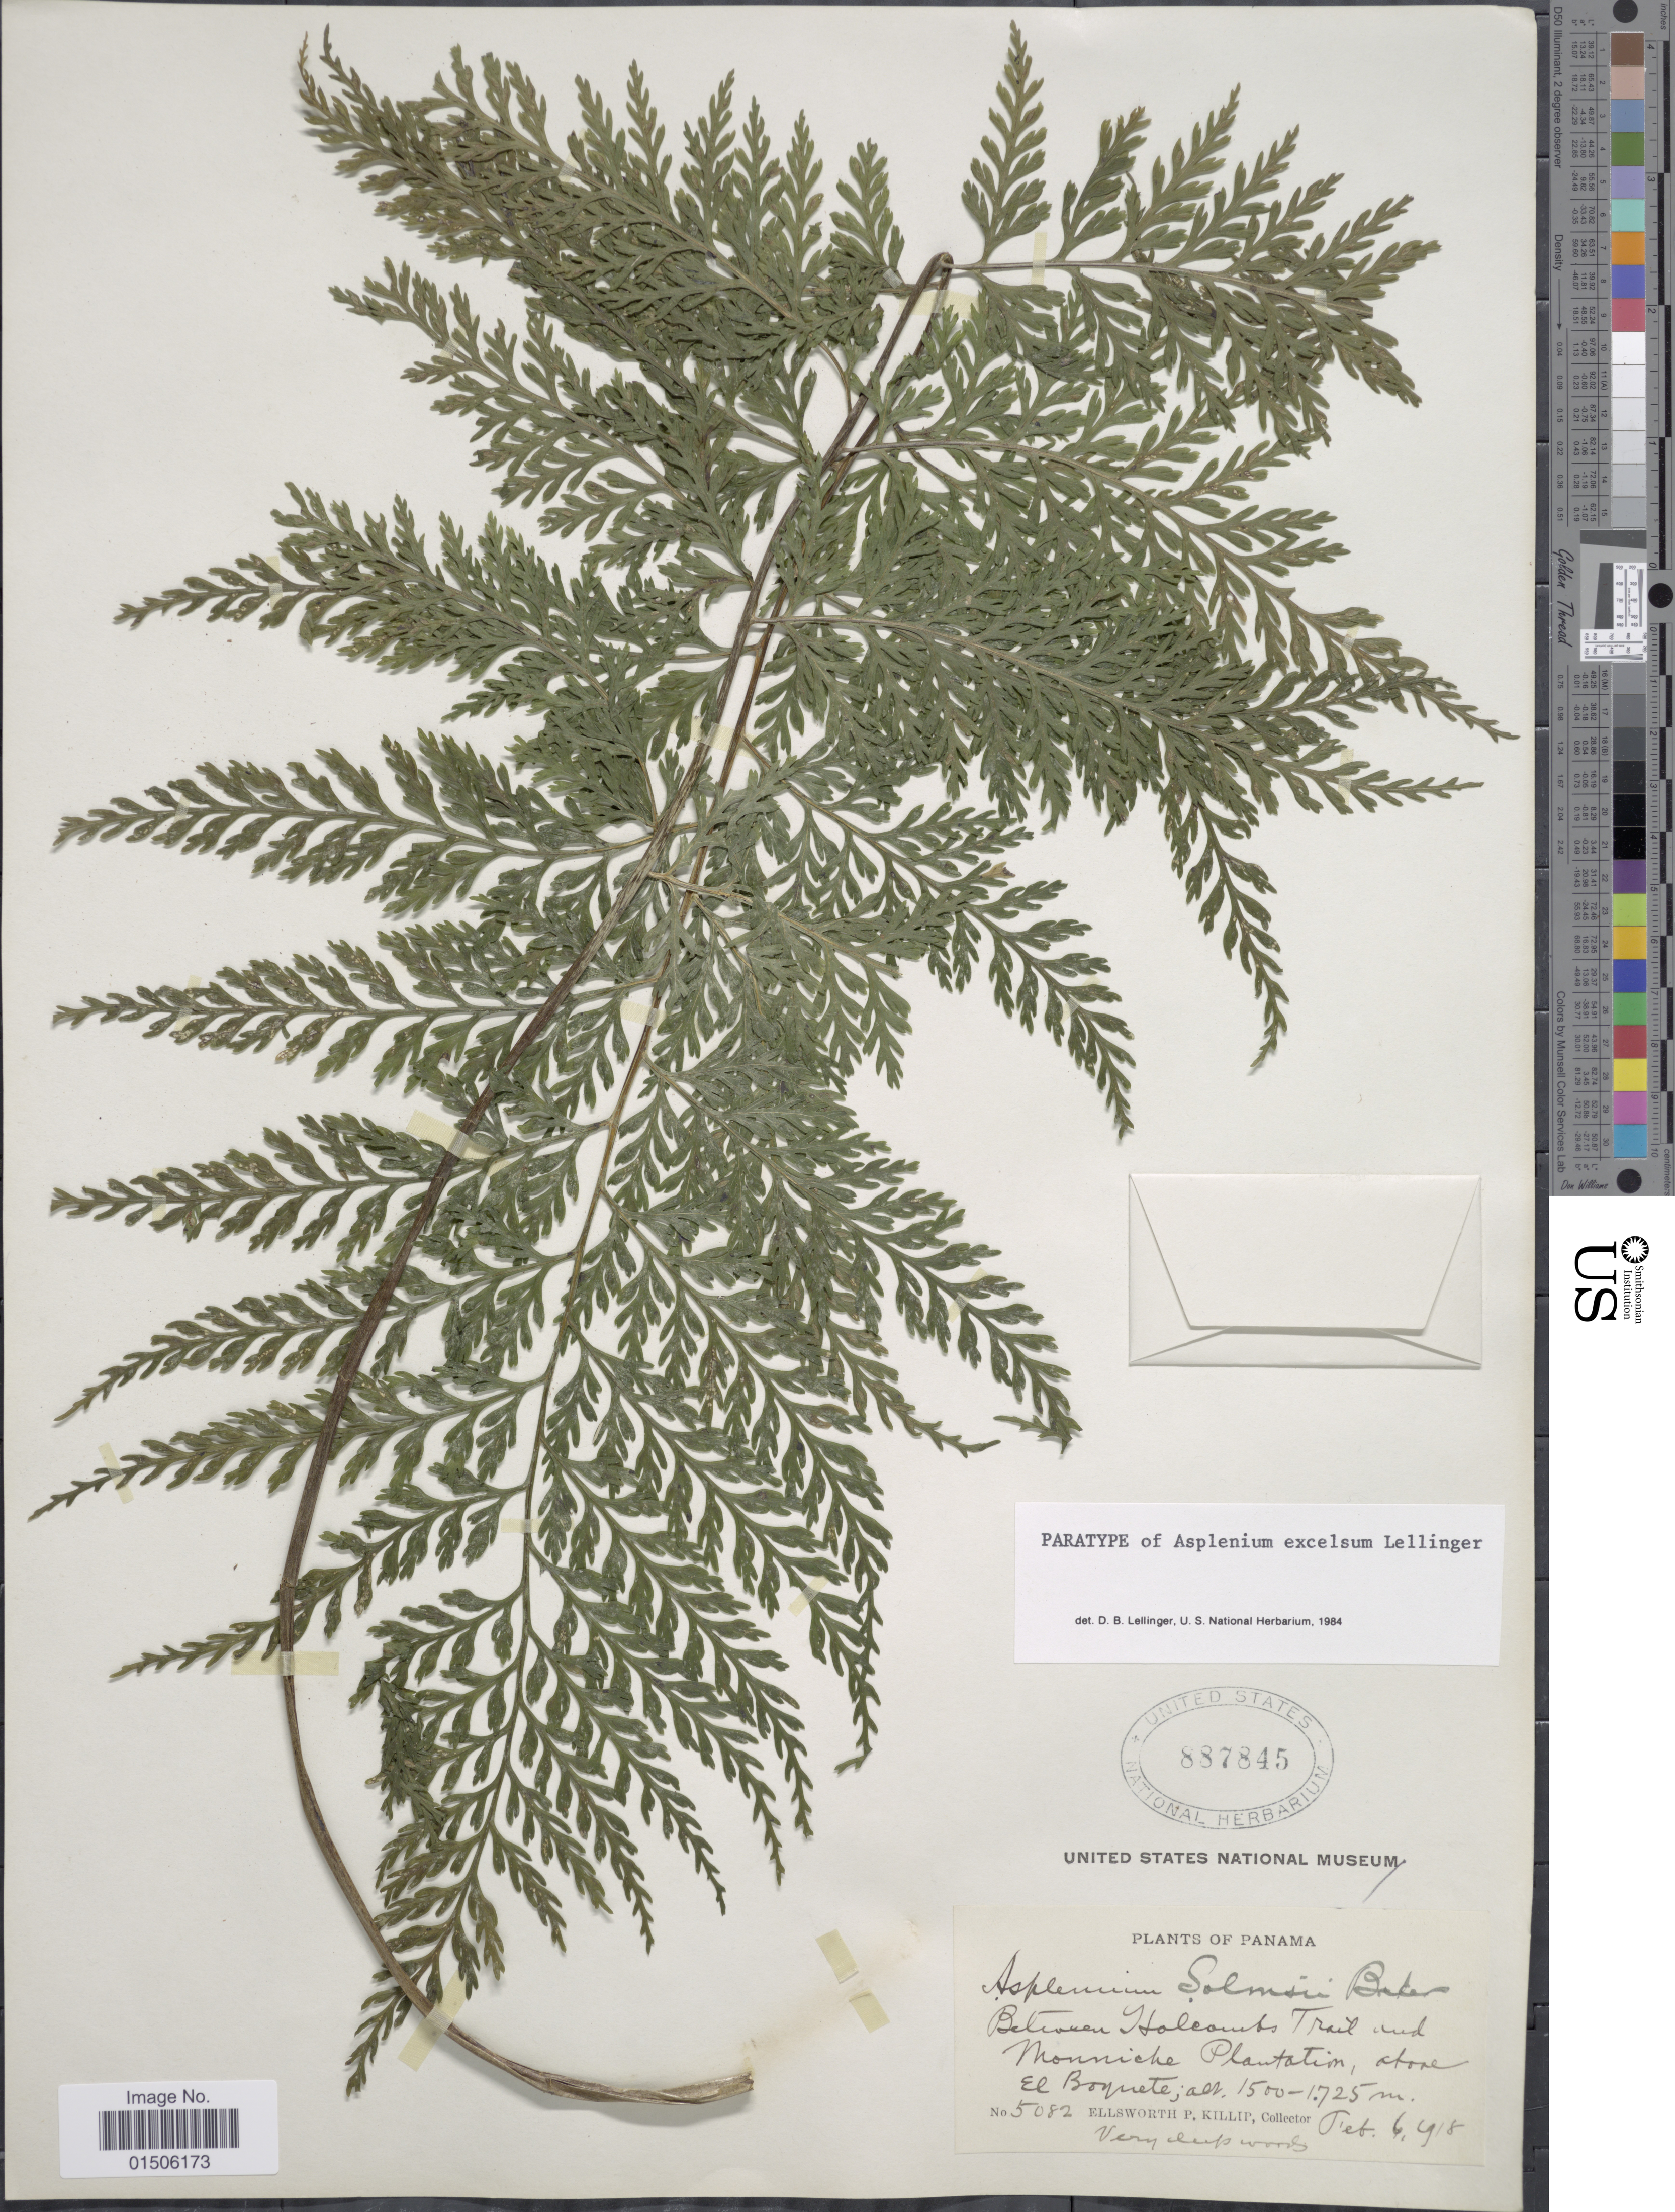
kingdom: Plantae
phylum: Tracheophyta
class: Polypodiopsida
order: Polypodiales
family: Aspleniaceae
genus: Asplenium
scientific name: Asplenium excelsum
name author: Lellinger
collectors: E. P. Killip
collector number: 5082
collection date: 1918-02-06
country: Panama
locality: Between Holcombs Trail and Monnicke Plantation, above El Boquete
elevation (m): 1500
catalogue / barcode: US 887845